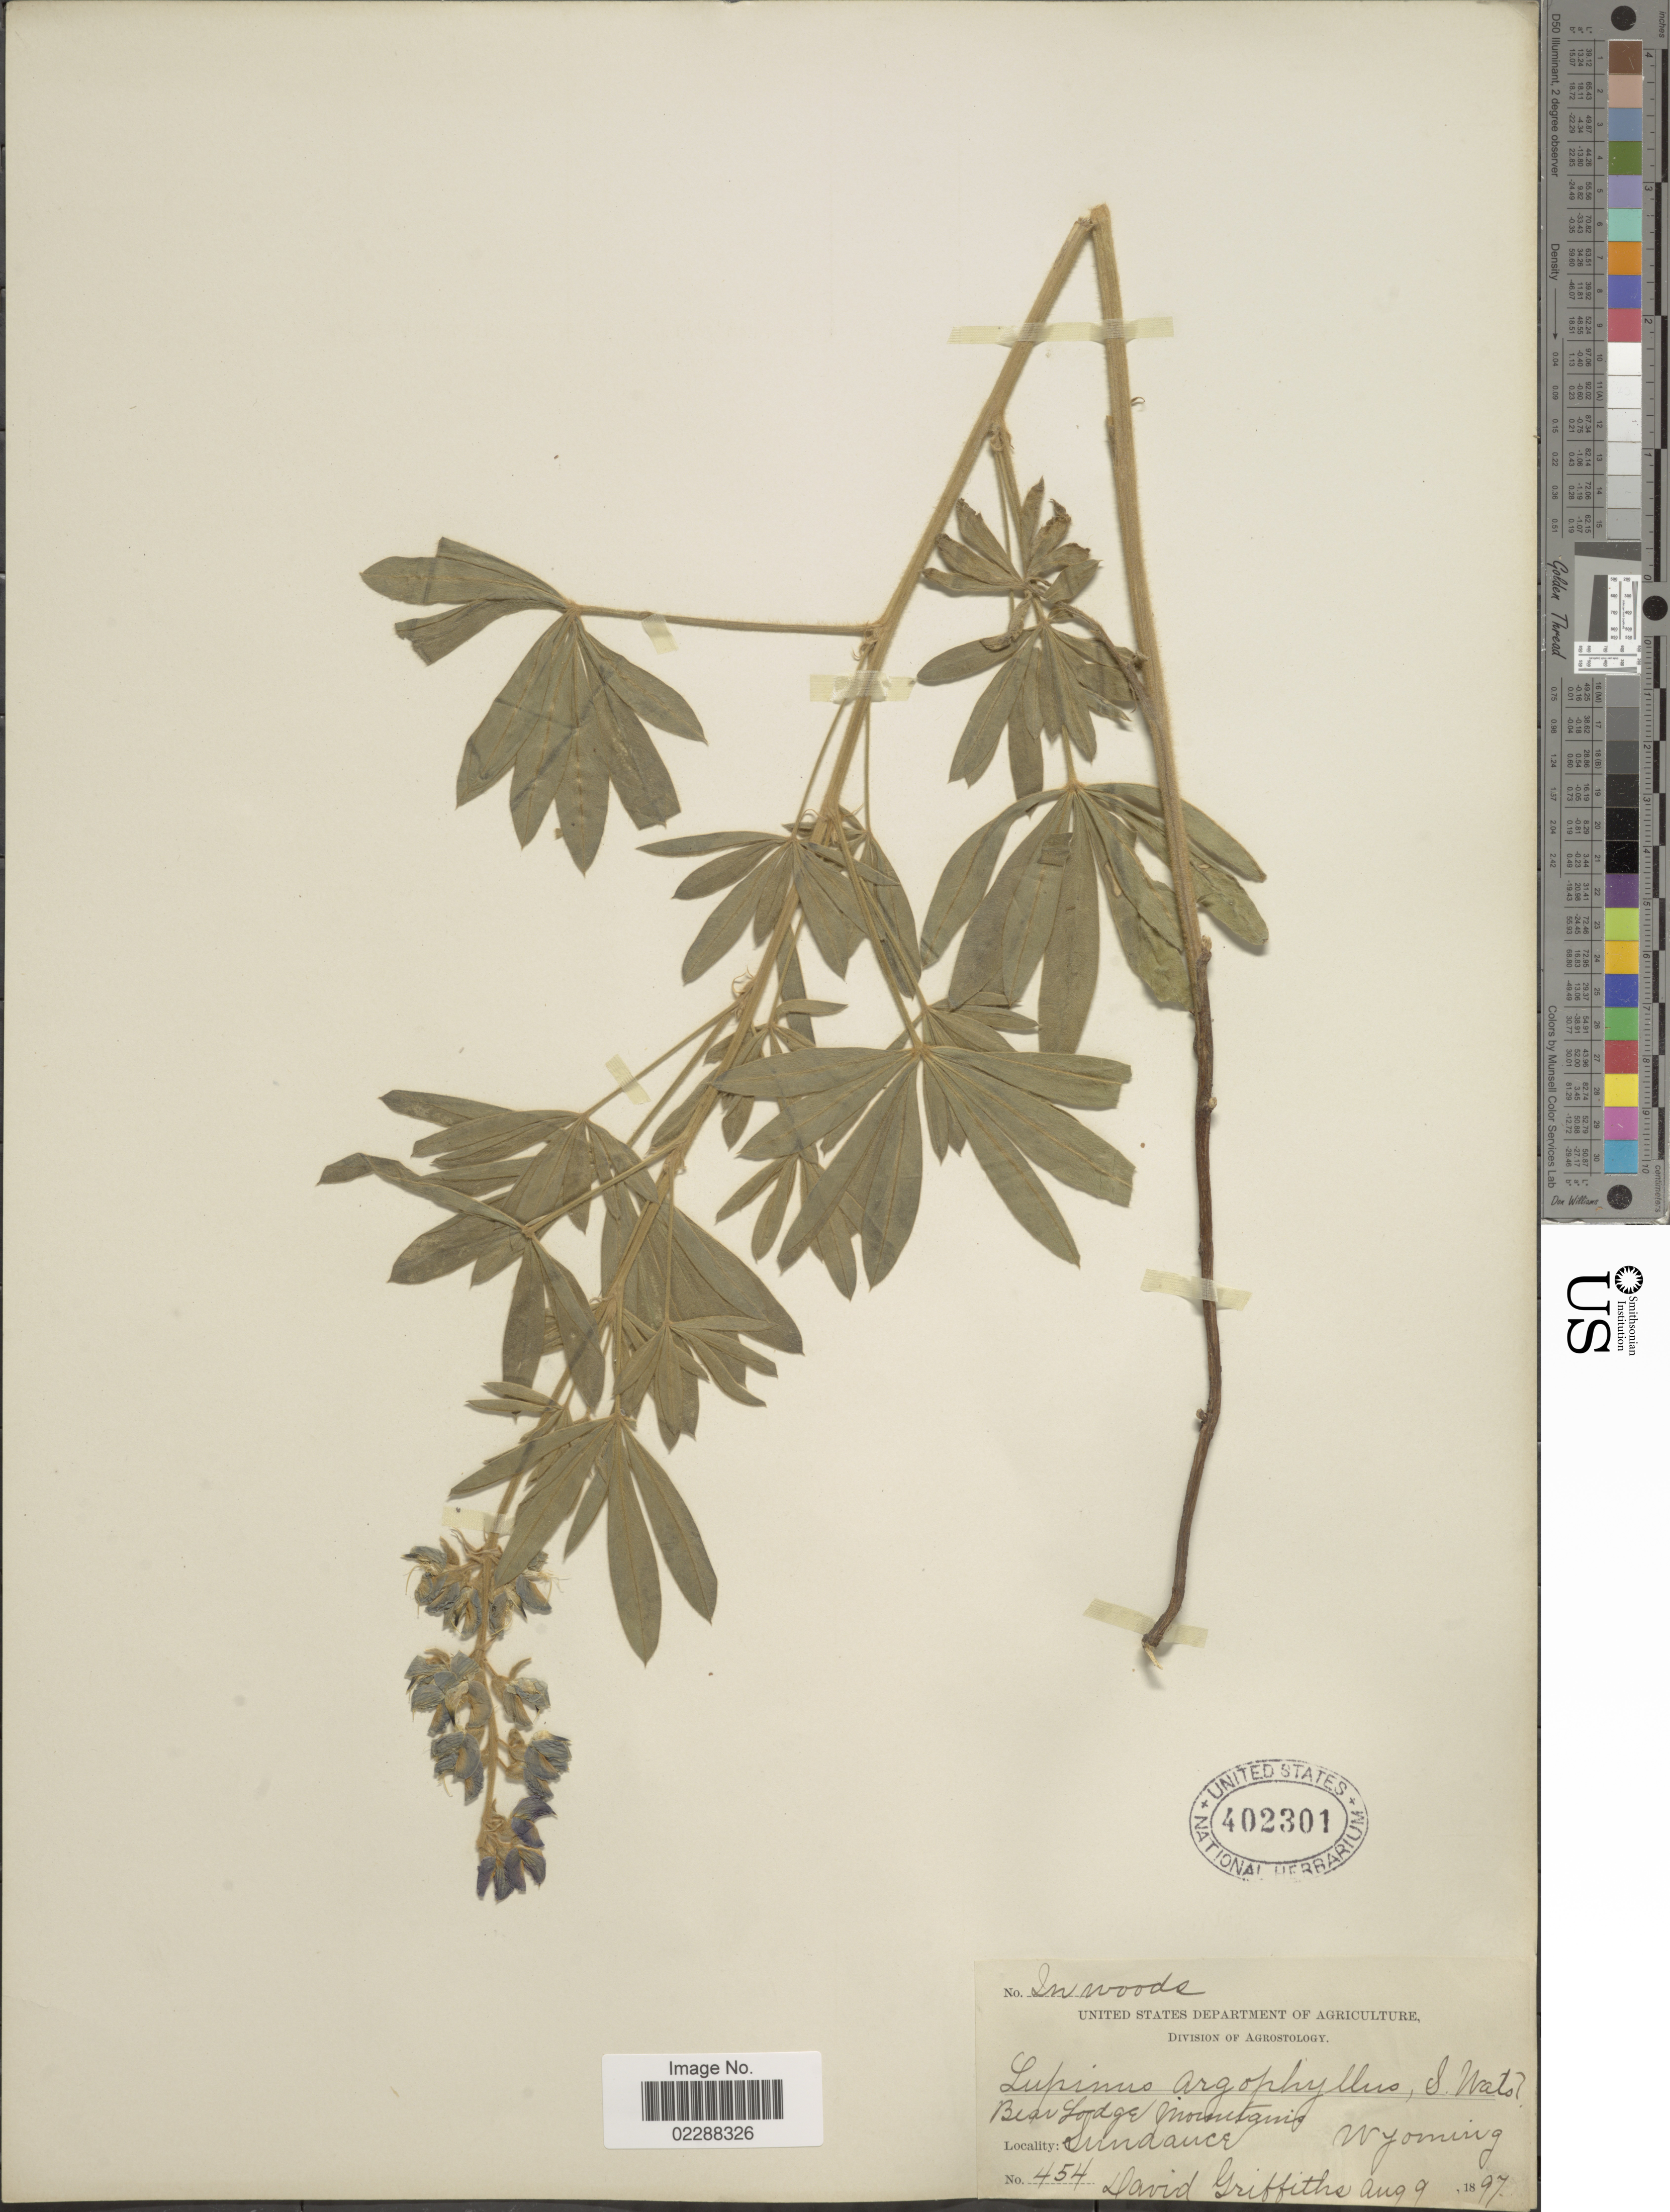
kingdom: Plantae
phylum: Tracheophyta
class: Magnoliopsida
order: Fabales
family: Fabaceae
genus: Lupinus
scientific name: Lupinus sp.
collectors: D. Griffiths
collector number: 454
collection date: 1897-08-09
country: United States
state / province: Wyoming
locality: Bear Lodge Mountains, Sundance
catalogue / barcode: US 402301